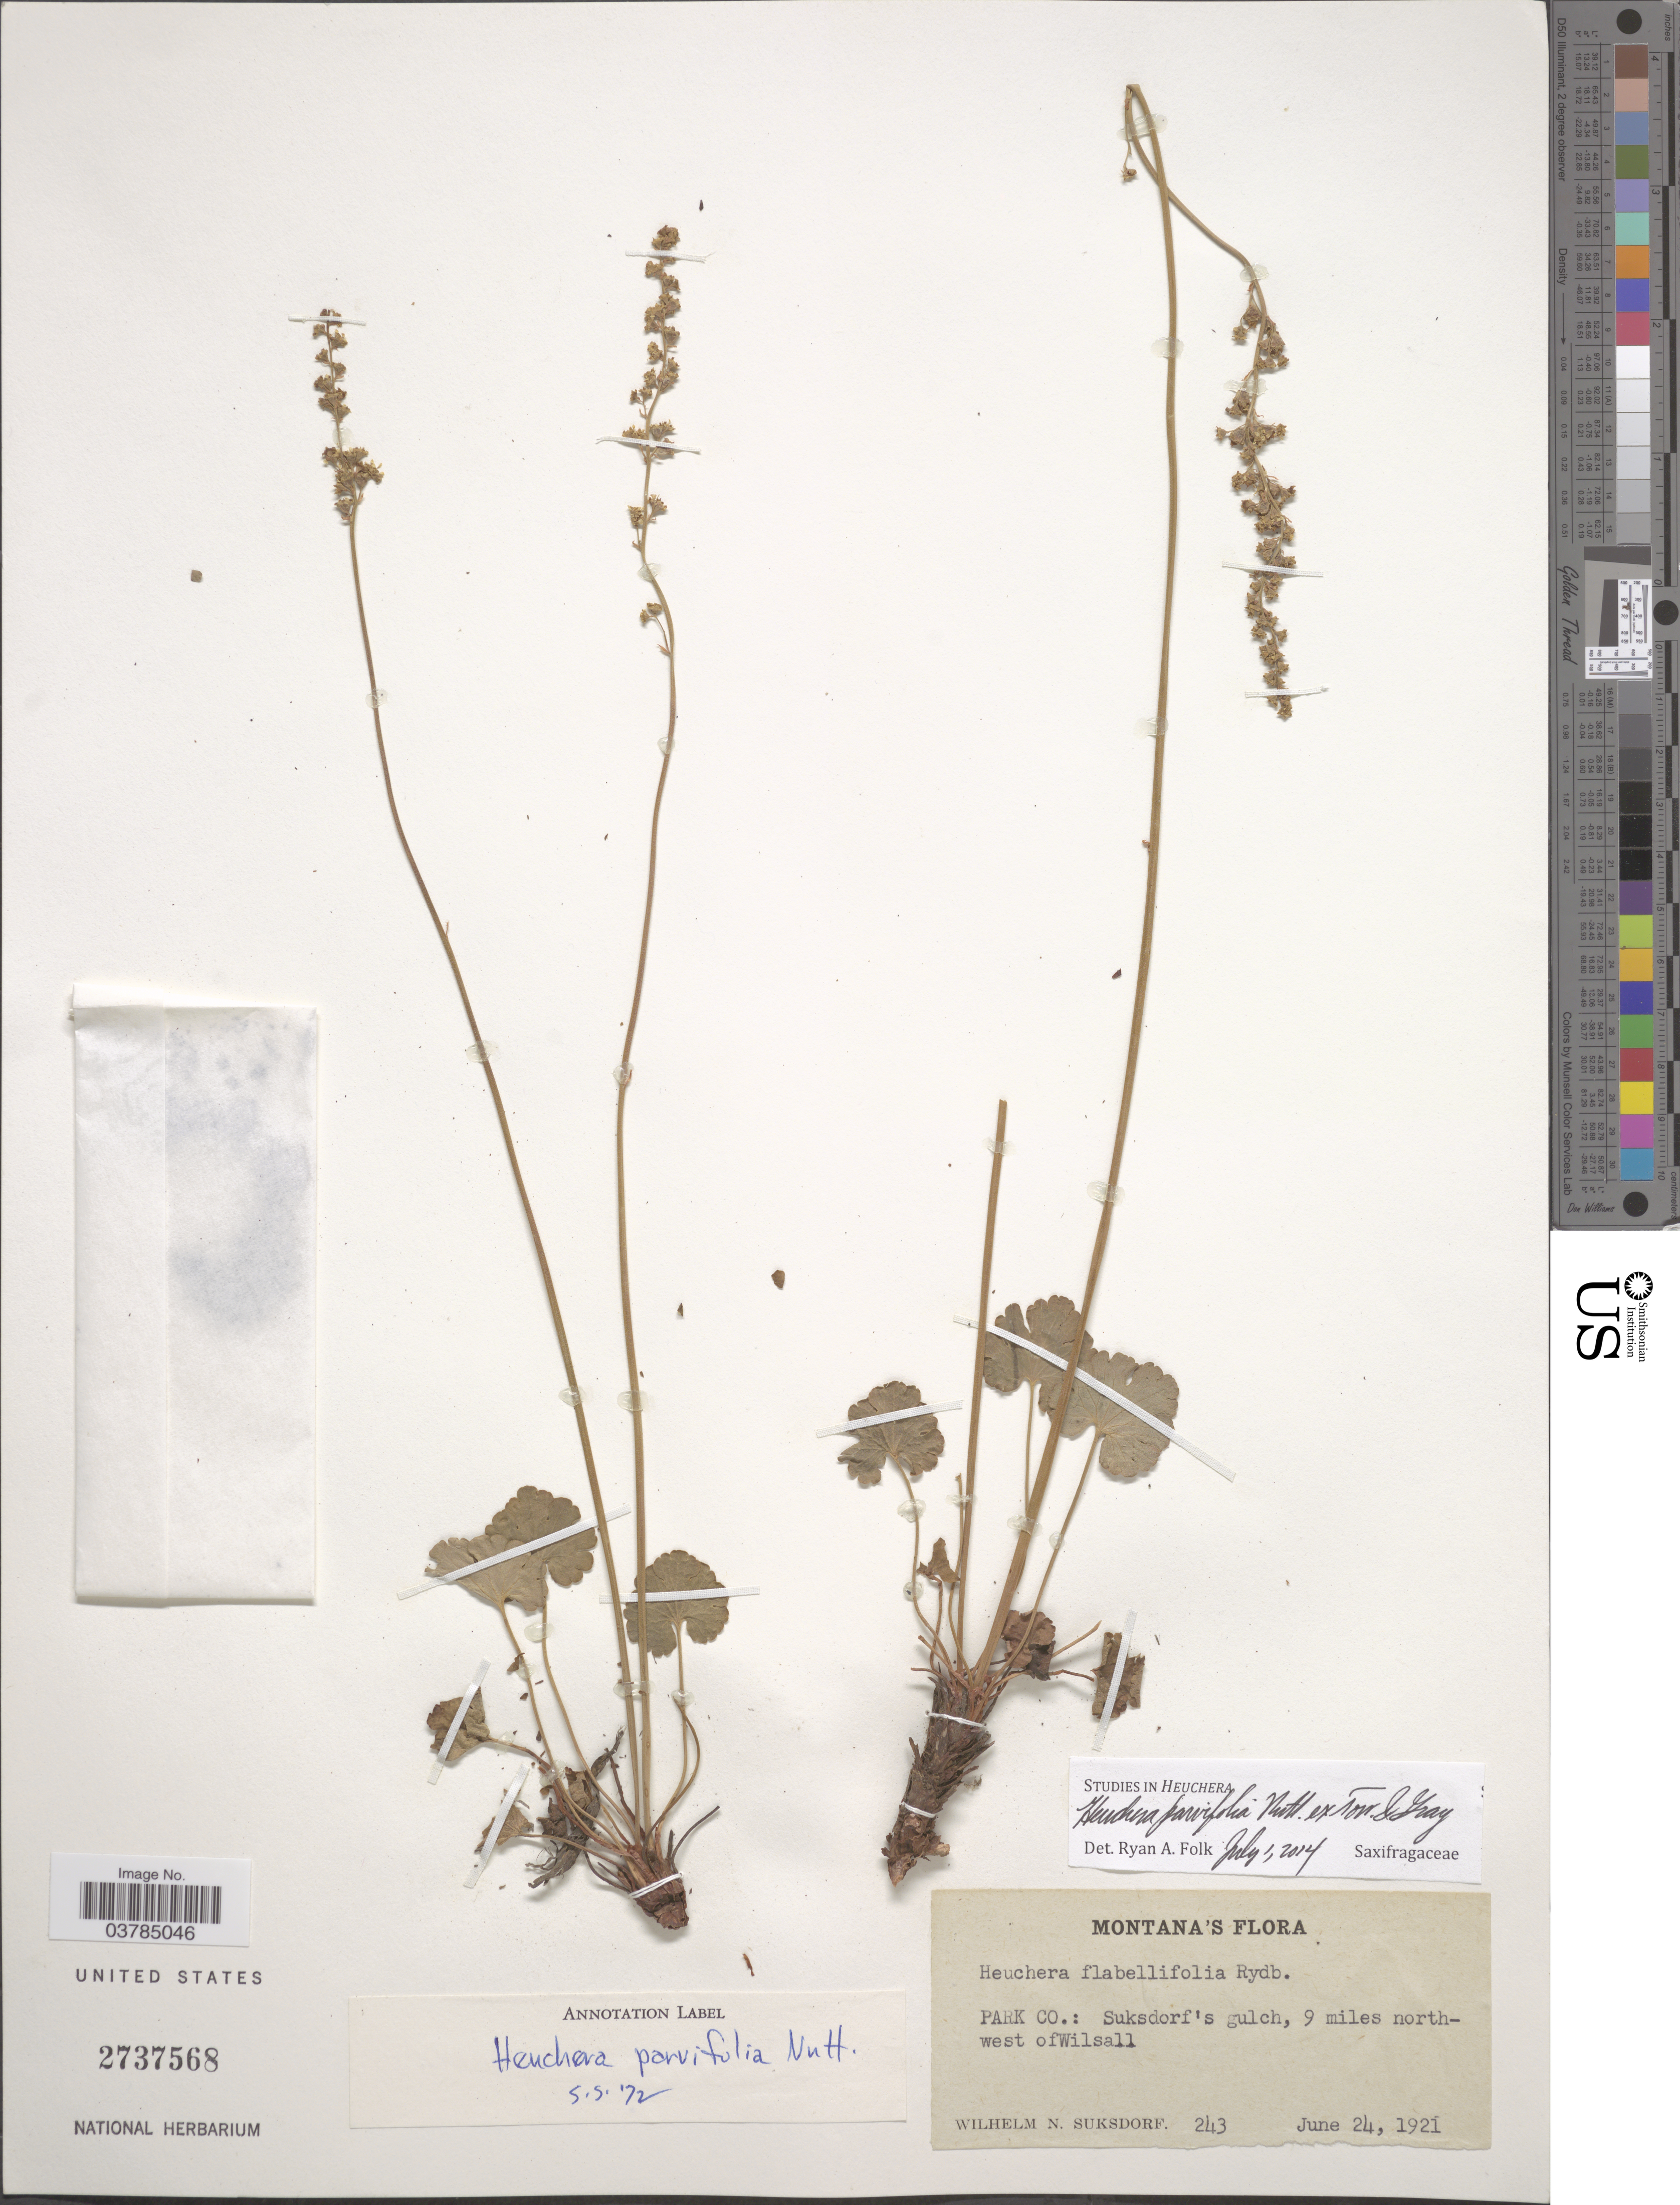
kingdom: Plantae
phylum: Tracheophyta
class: Magnoliopsida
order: Saxifragales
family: Saxifragaceae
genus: Heuchera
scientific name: Heuchera parvifolia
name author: Nutt.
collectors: W. N. Suksdorf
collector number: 243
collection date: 1921-06-24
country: United States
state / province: Montana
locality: Park Co.: Suksdorf's gulch, 9 miles northwest of Wilsall.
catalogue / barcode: US 2737568